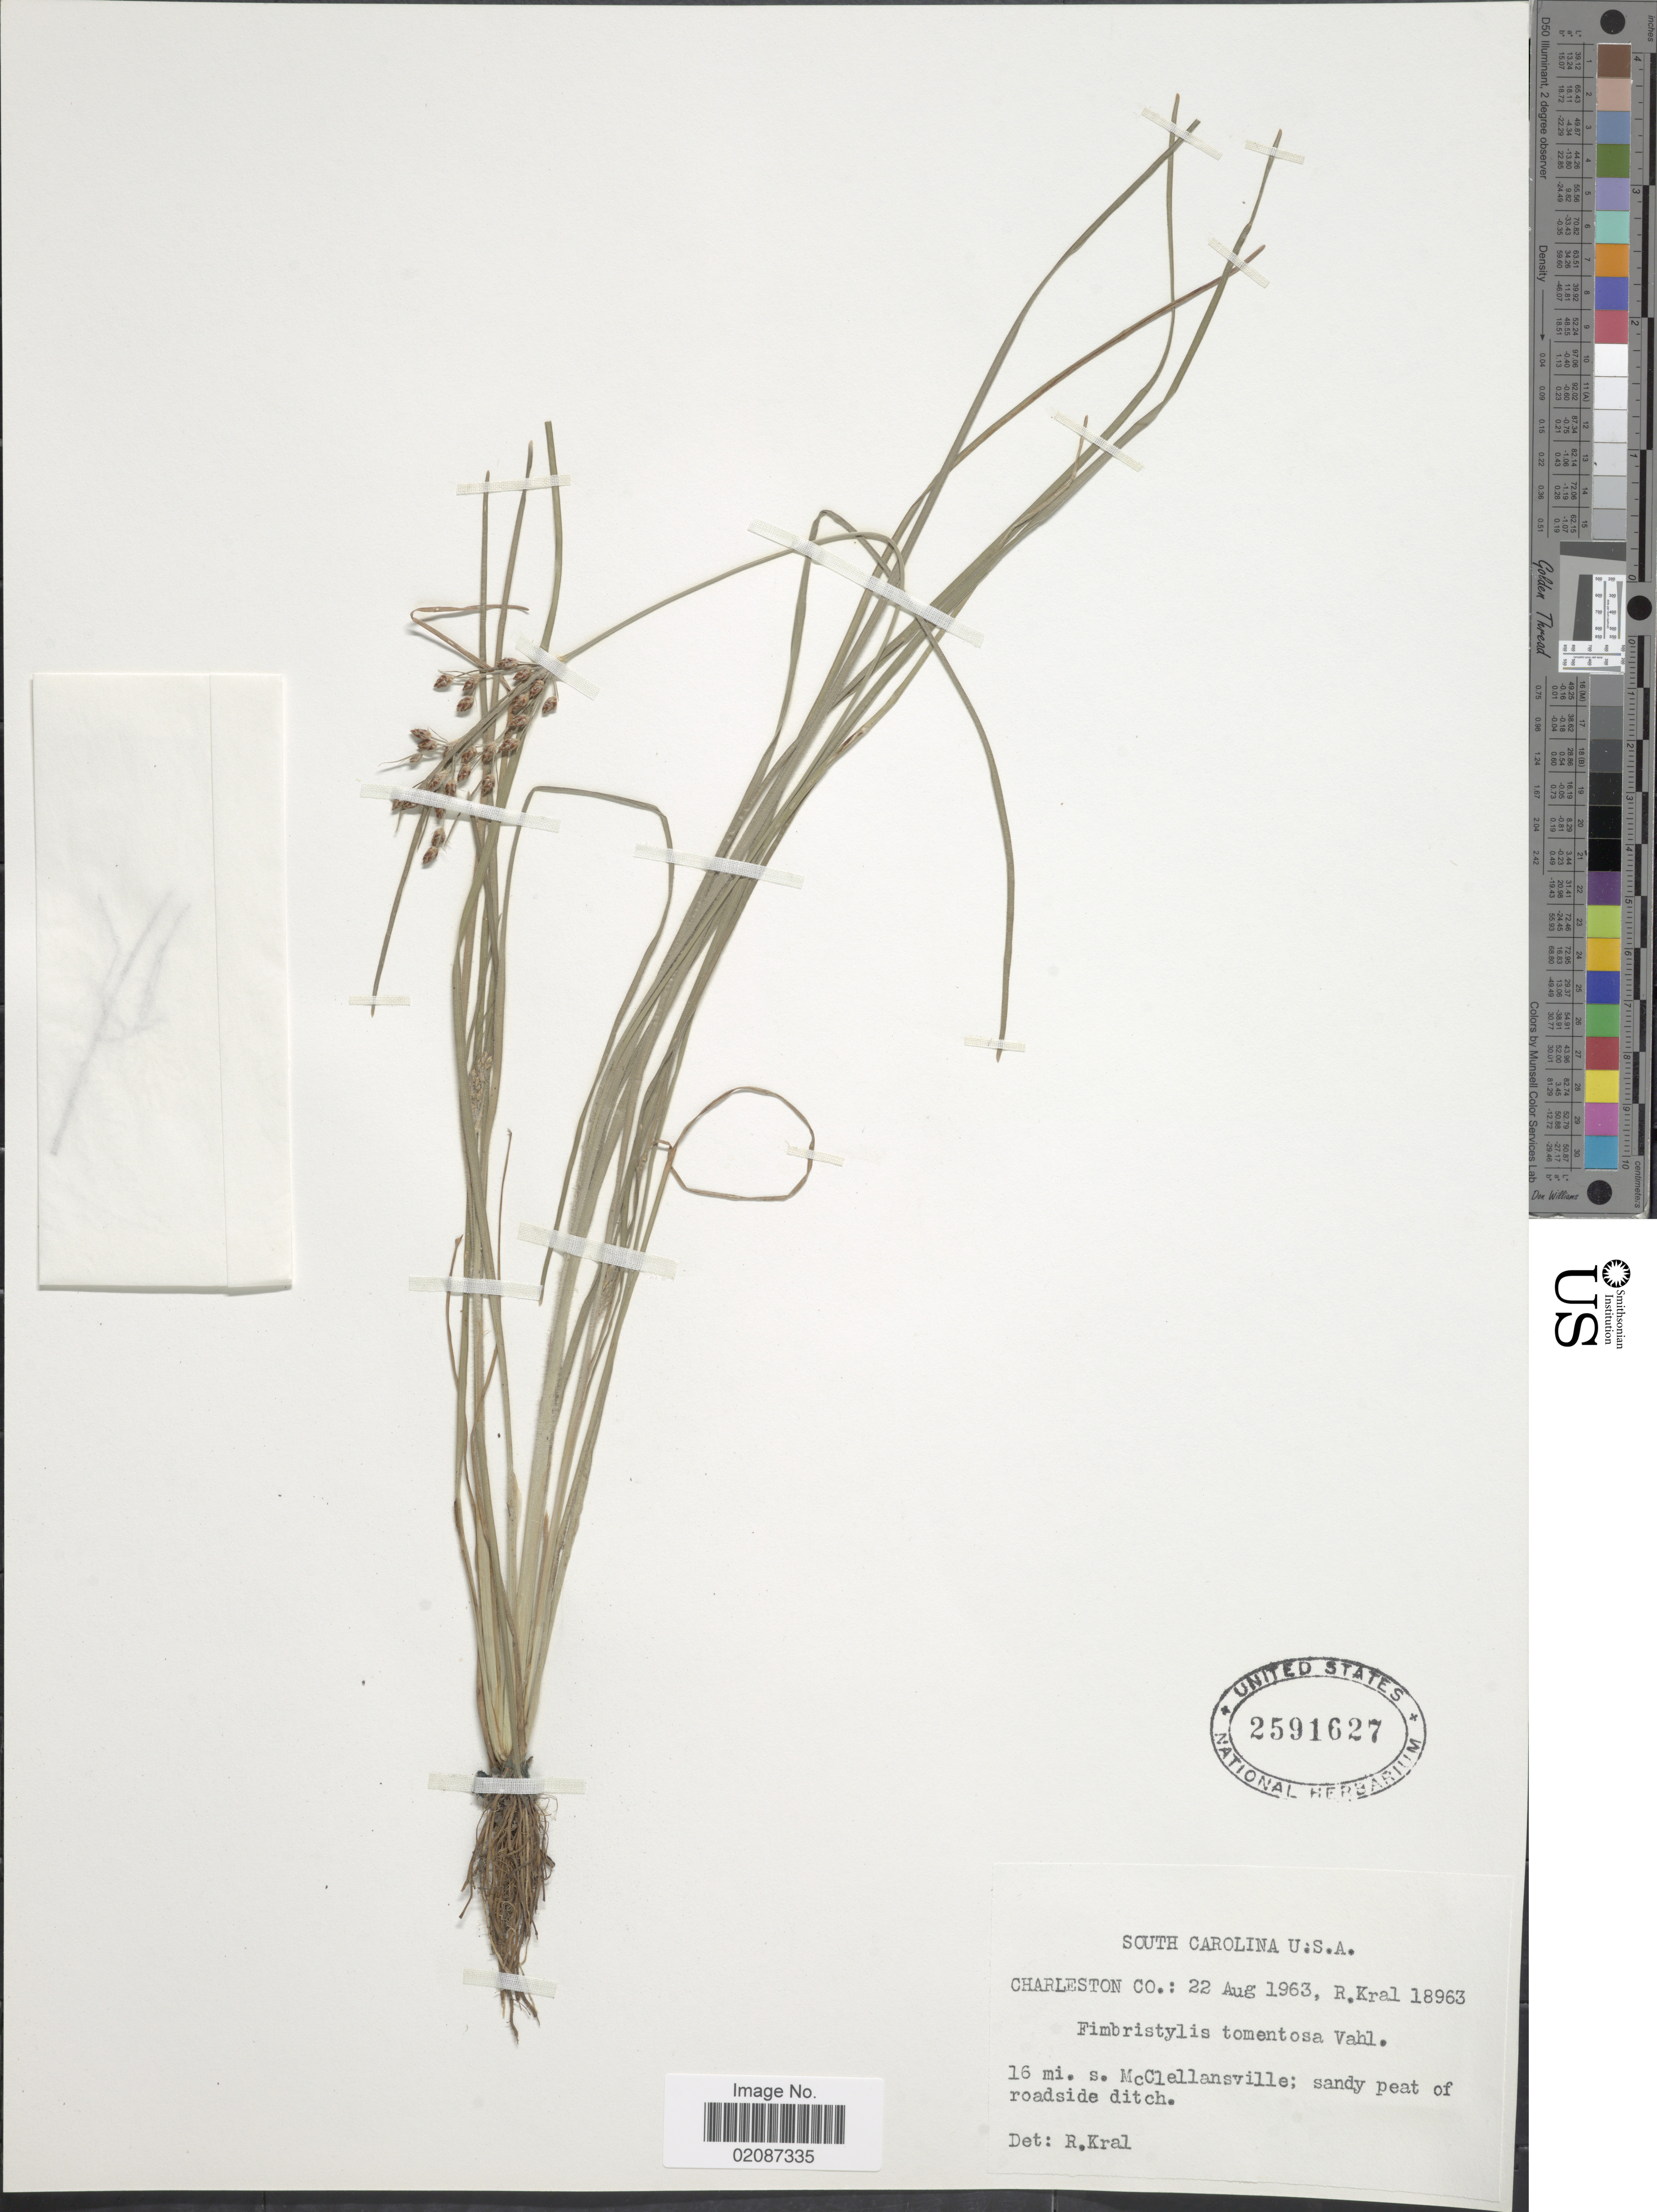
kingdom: Plantae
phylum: Tracheophyta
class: Liliopsida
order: Poales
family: Cyperaceae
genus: Fimbristylis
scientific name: Fimbristylis tomentosa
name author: Vahl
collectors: R. Kral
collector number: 18963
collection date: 1963-08-22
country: United States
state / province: South Carolina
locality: Charleston Co.: 16 mi. s. McClellandsville; sandy peat of roadside pitch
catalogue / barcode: US 2591627